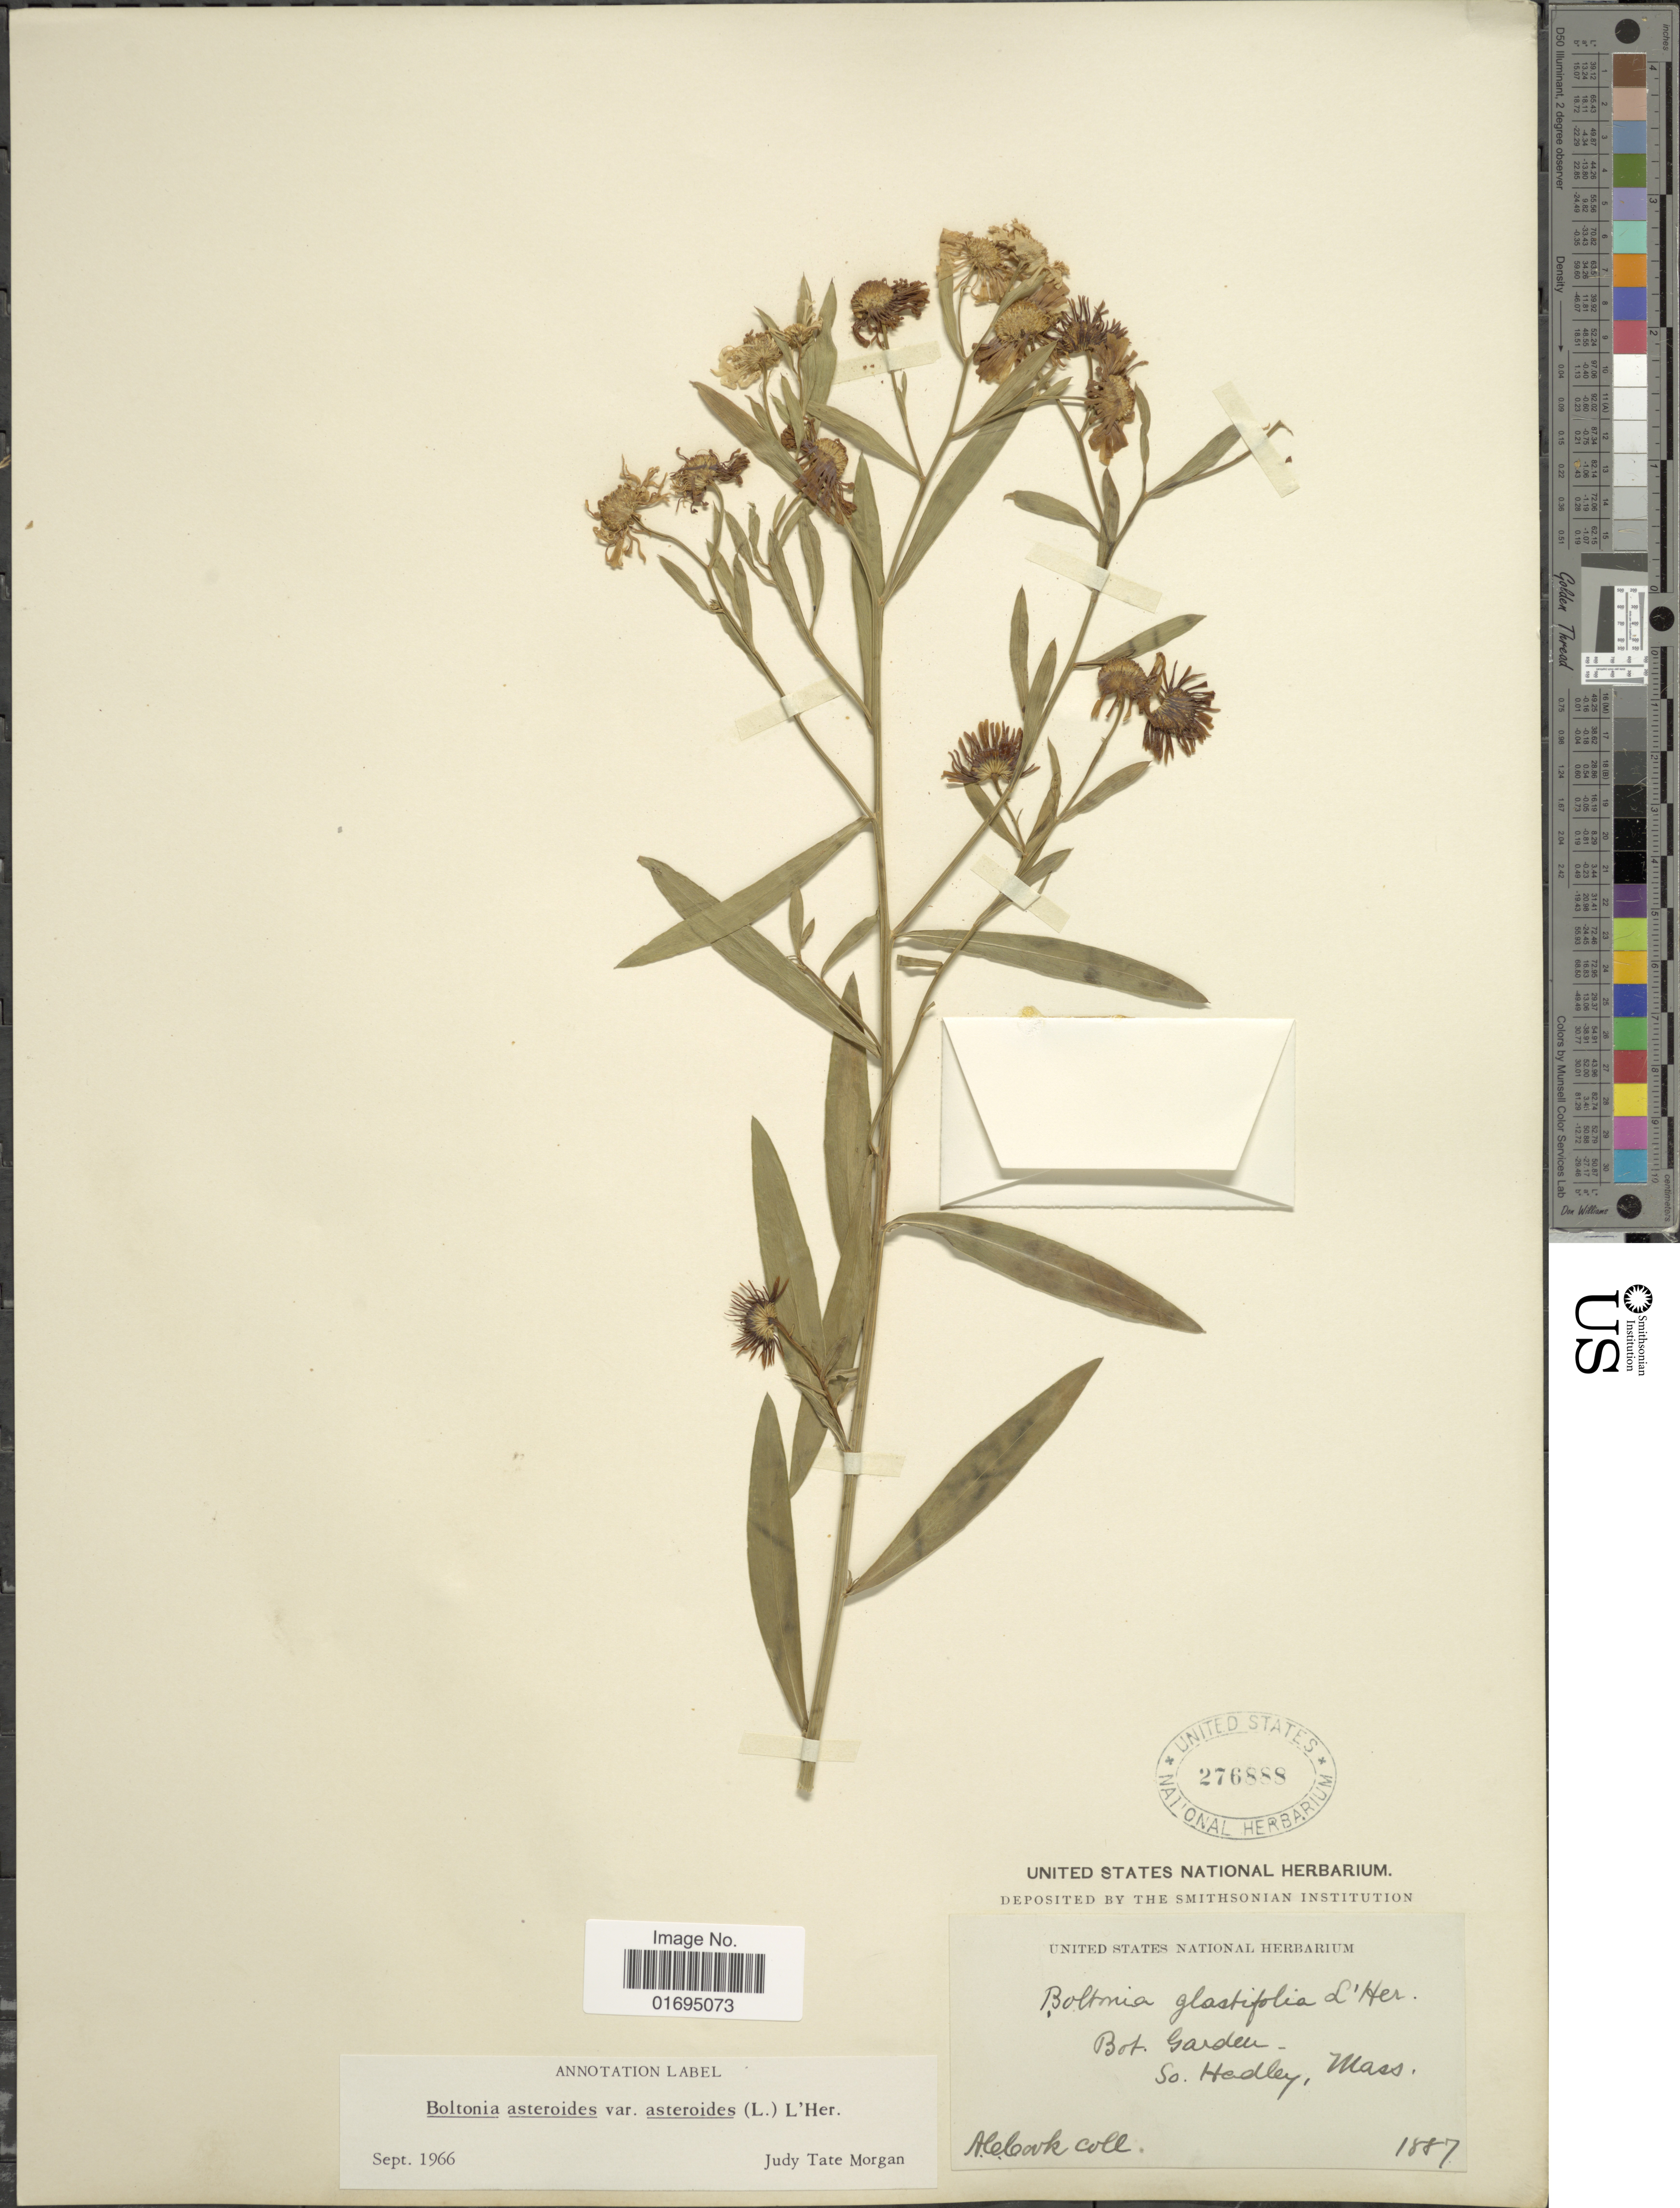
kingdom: Plantae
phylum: Tracheophyta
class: Magnoliopsida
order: Asterales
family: Asteraceae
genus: Boltonia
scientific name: Boltonia asteroides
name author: (L.) L'Hér.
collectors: A. Cook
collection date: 1887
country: United States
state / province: Massachusetts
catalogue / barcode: US 276888